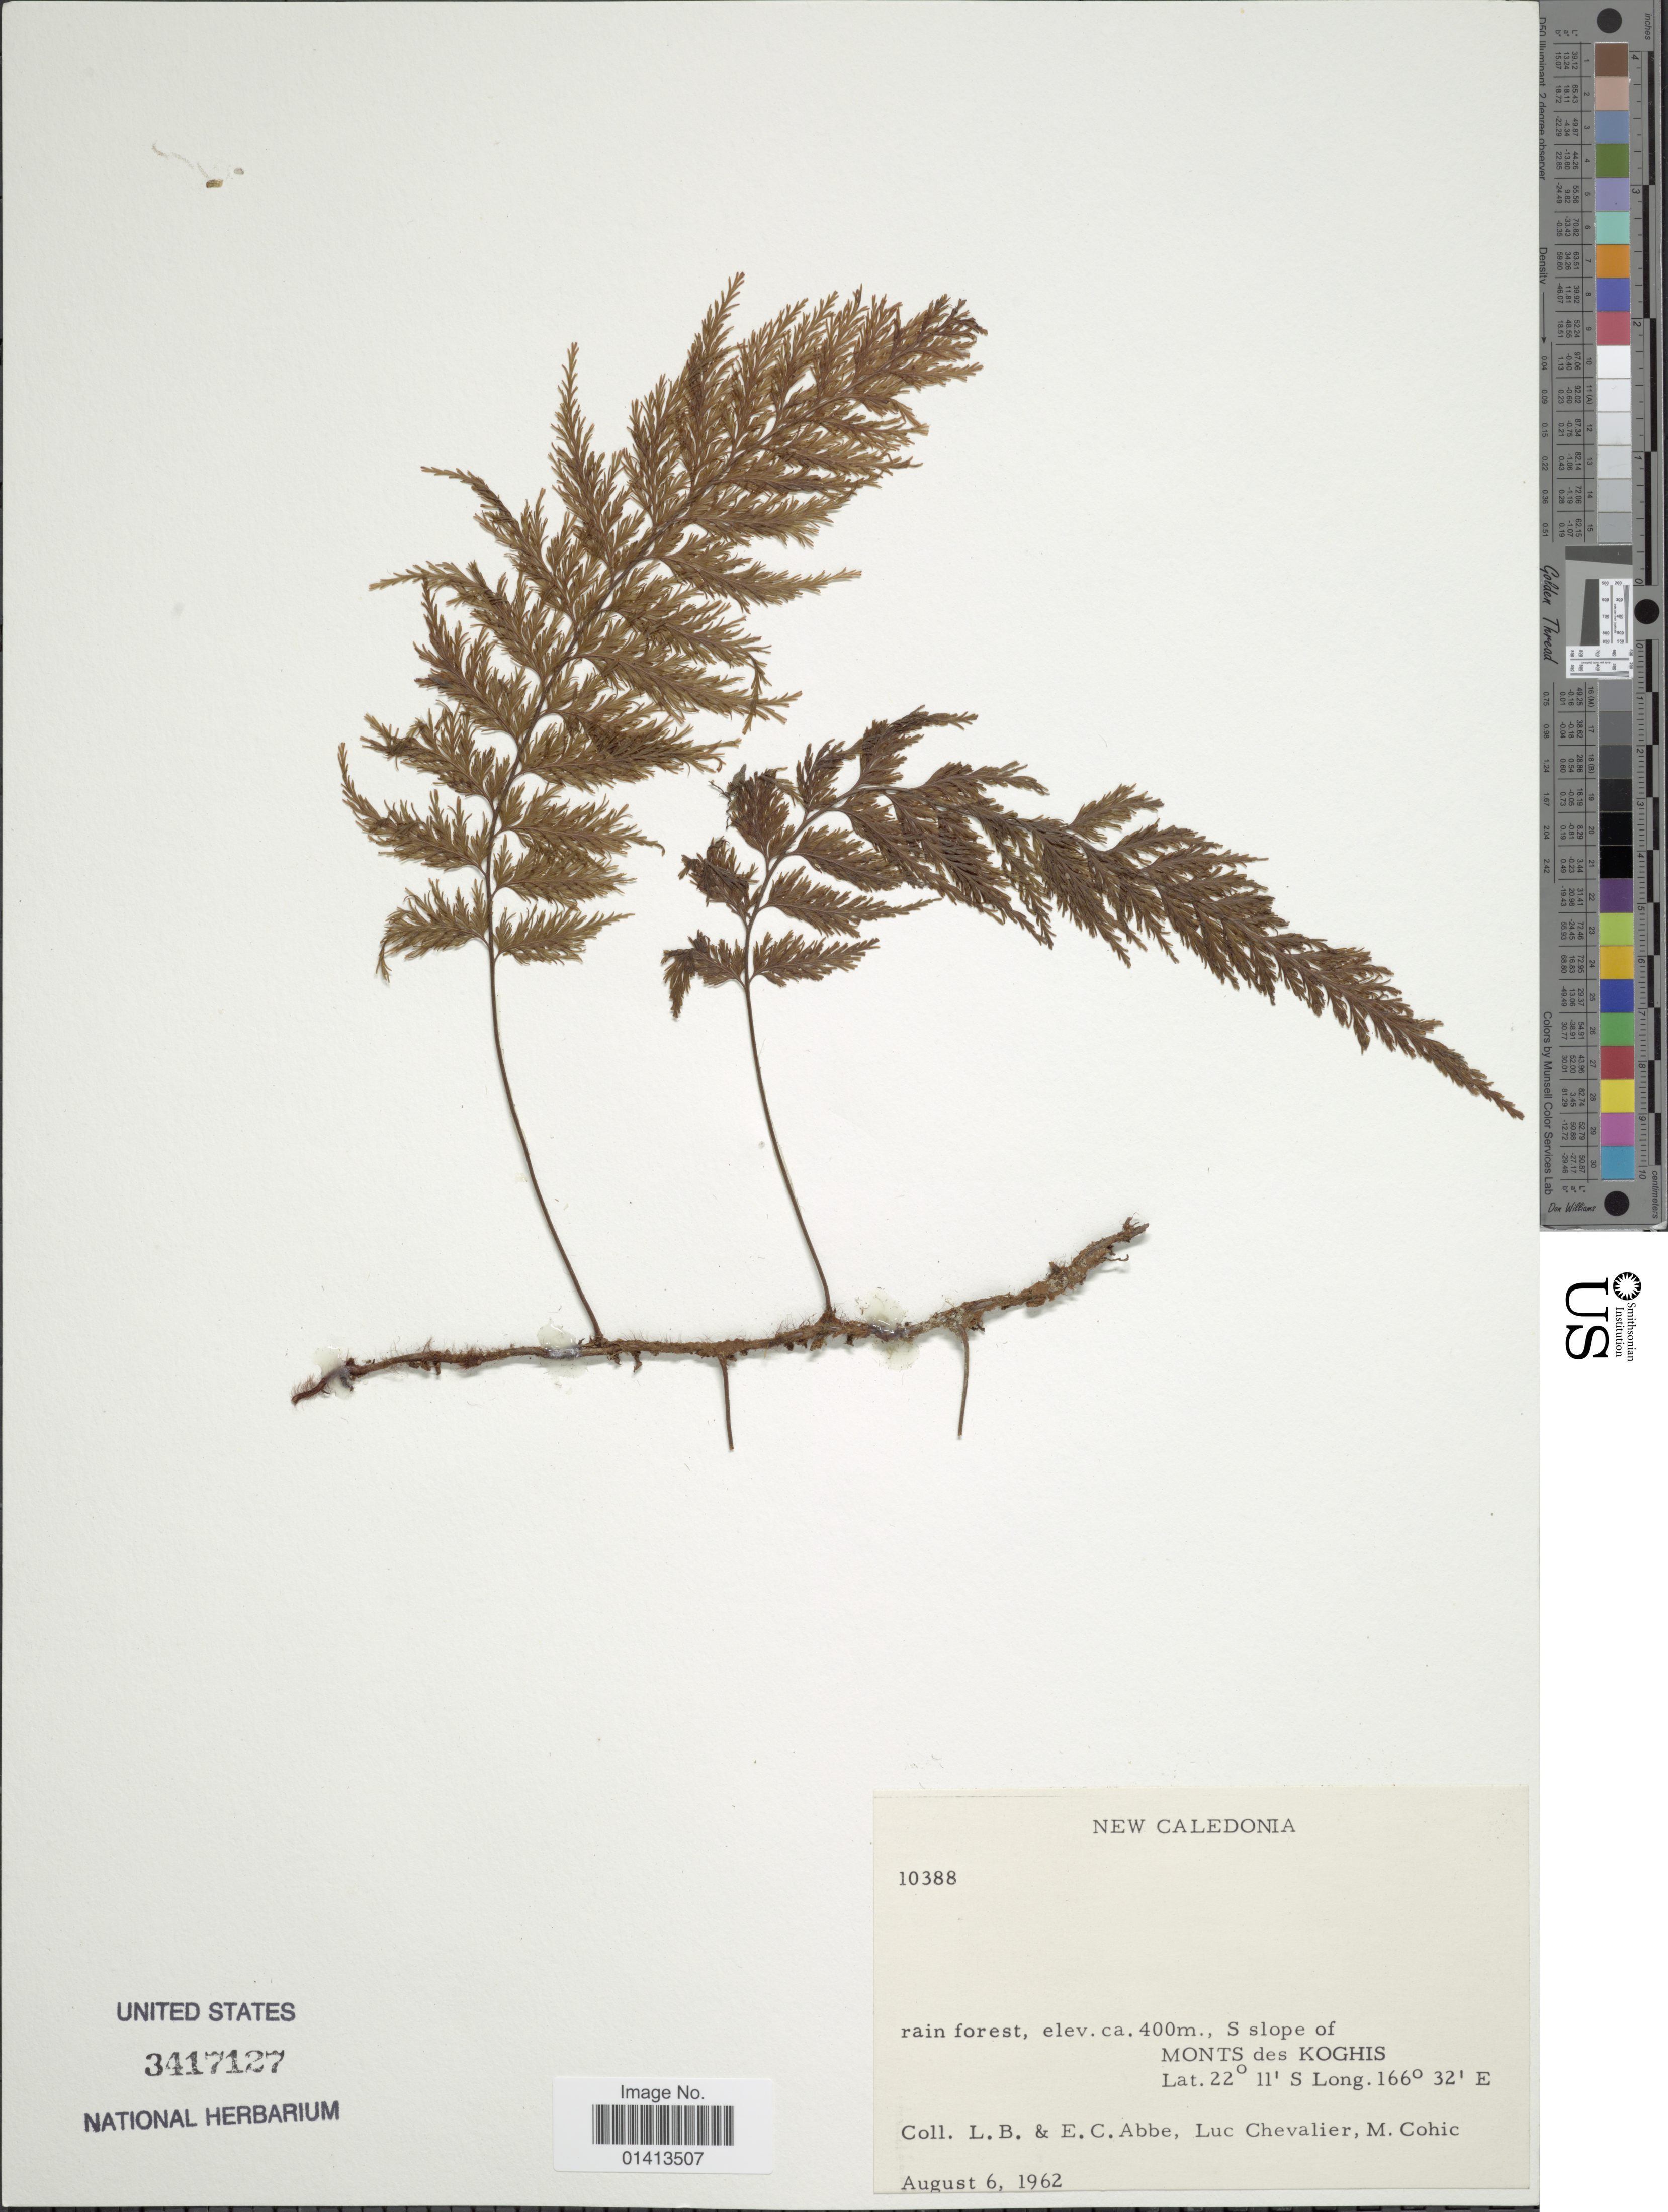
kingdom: Plantae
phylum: Tracheophyta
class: Polypodiopsida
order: Hymenophyllales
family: Hymenophyllaceae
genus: Crepidomanes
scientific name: Crepidomanes sp.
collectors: L. B. Abbe, E. C. Abbe, L. Chevalier & M. Cohic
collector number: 10388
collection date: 1962-08-06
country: New Caledonia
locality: S slope of Monts des Koghis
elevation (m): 400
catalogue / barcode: US 3417127